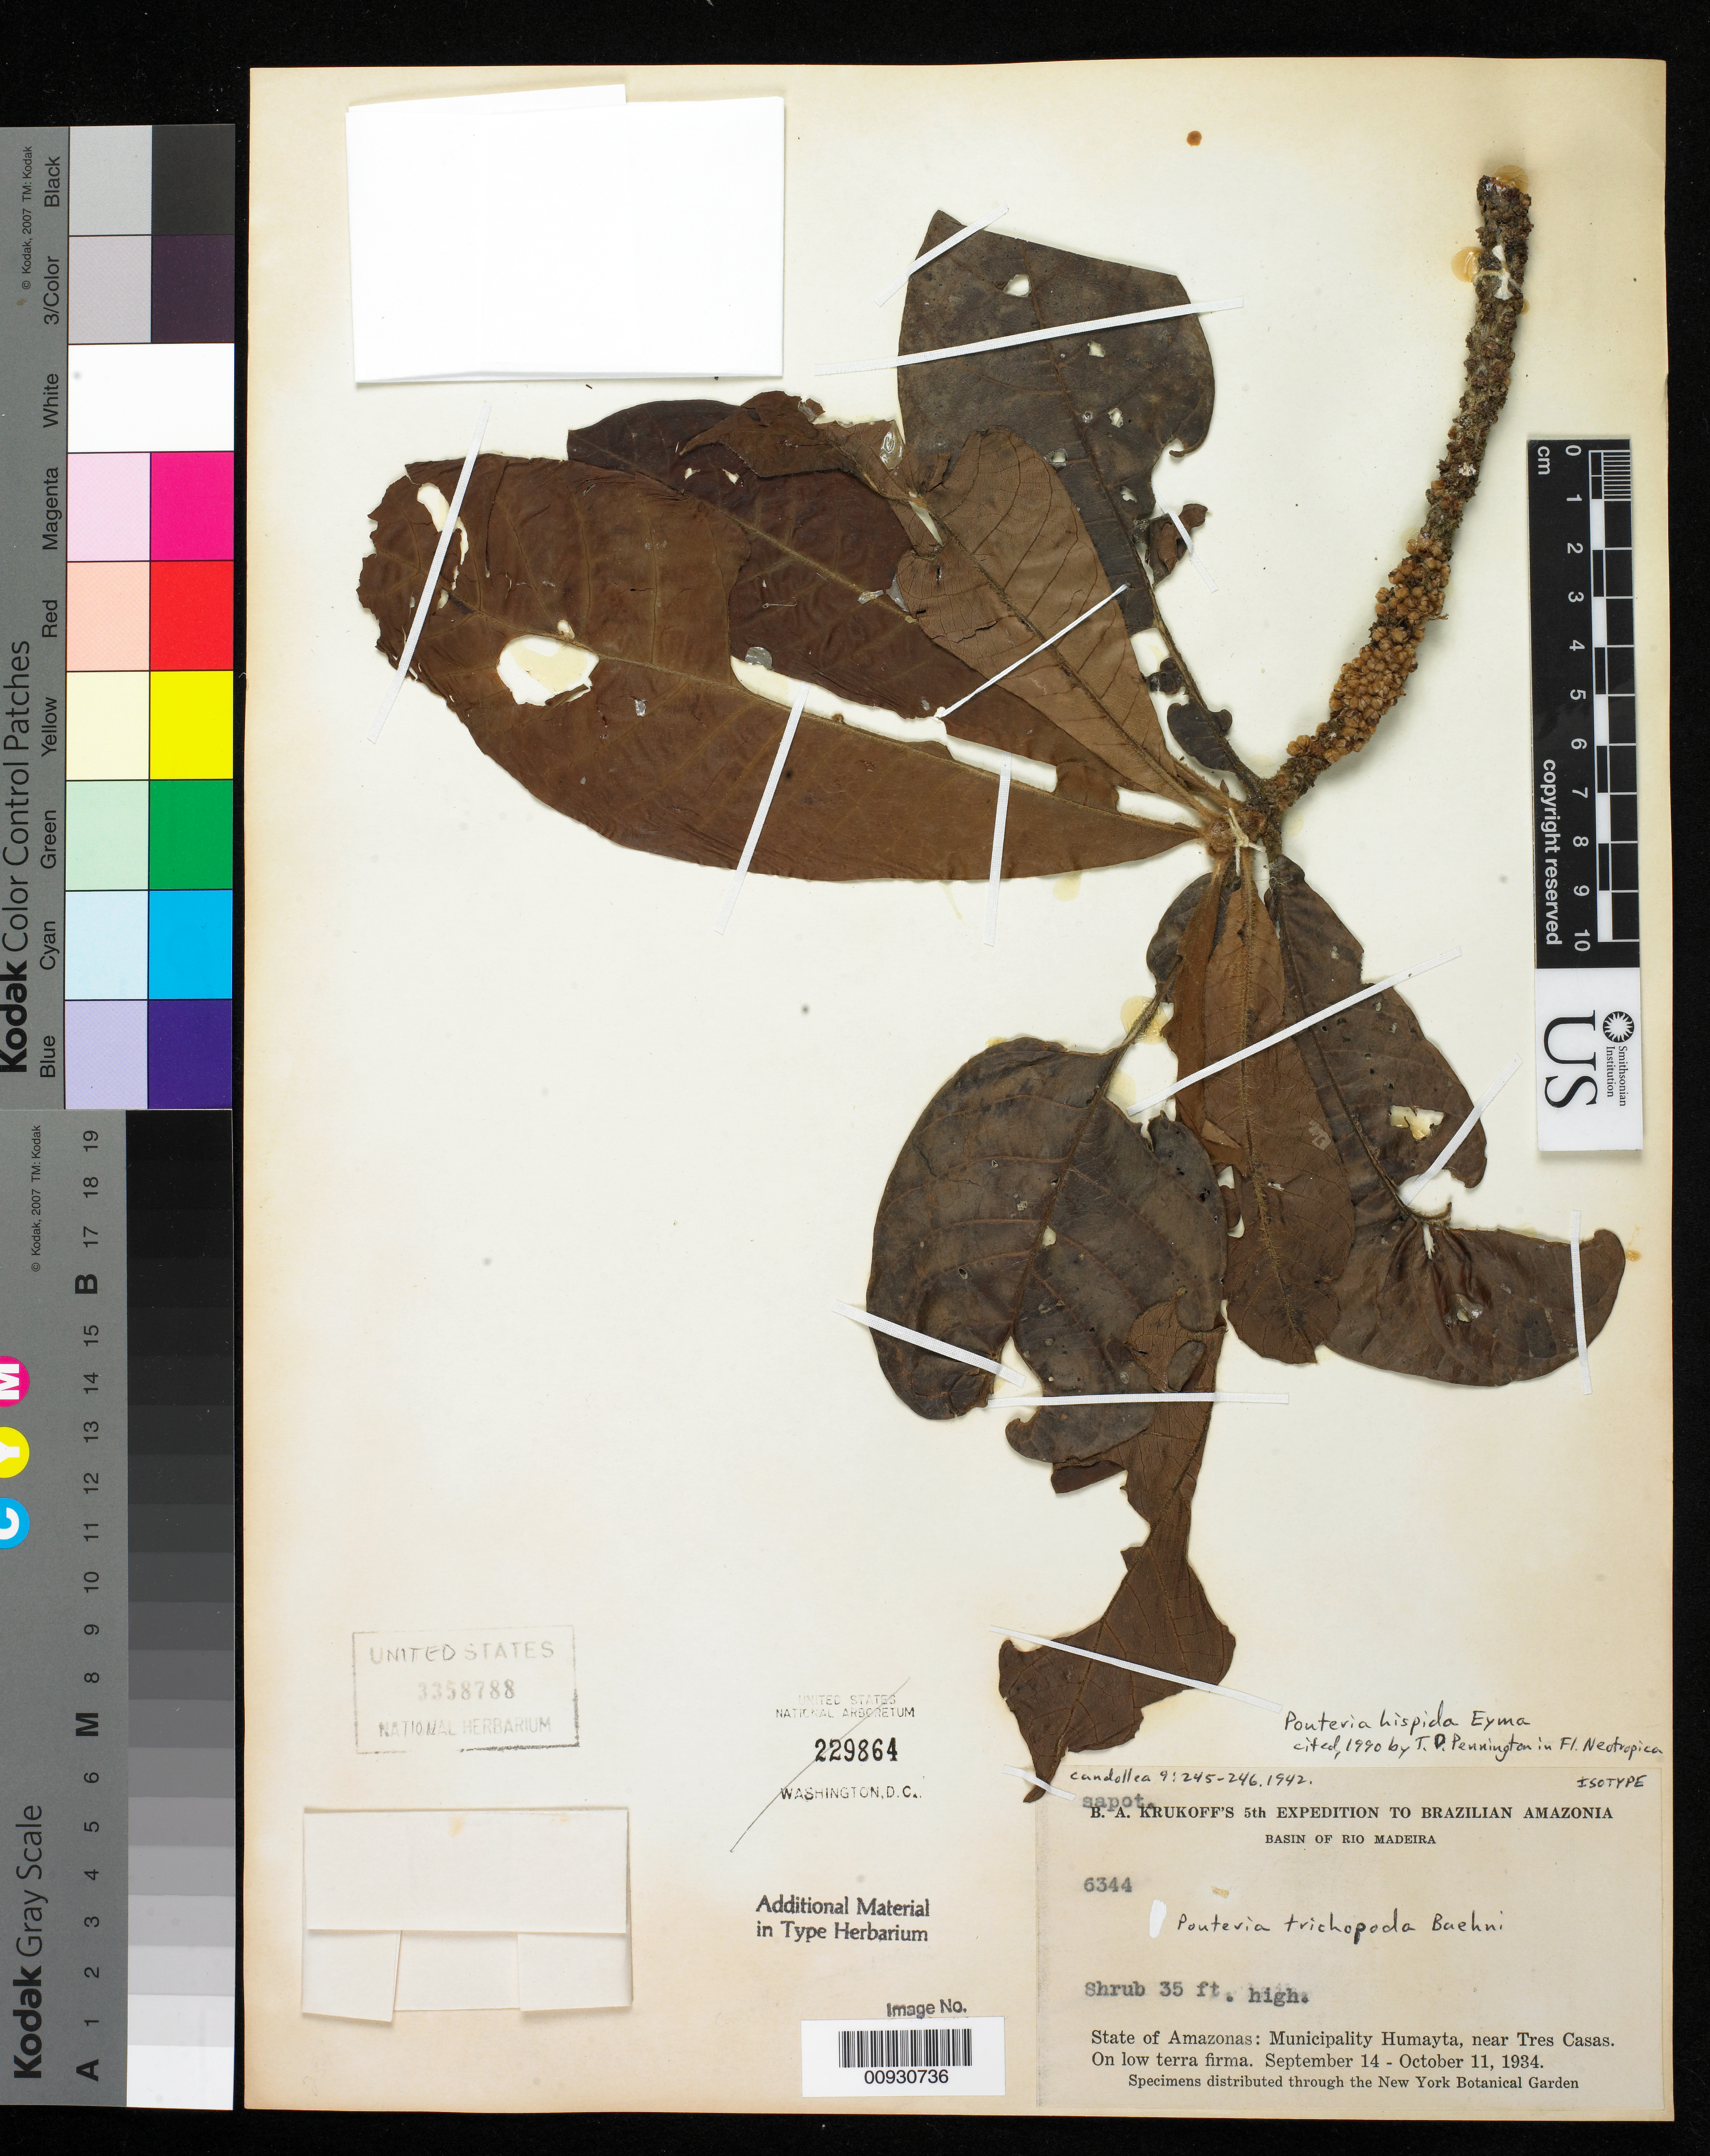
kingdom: Plantae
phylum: Tracheophyta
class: Magnoliopsida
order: Ericales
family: Sapotaceae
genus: Pouteria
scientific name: Pouteria trichopoda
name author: Baehni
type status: Isotype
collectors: B. A. Krukoff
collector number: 6344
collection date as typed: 14 Sep 1934 to 11 Oct 1934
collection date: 1934-09-14/1934-10-11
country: Brazil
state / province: Amazonas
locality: Humayta, near Tres Casas.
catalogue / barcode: US 3358788